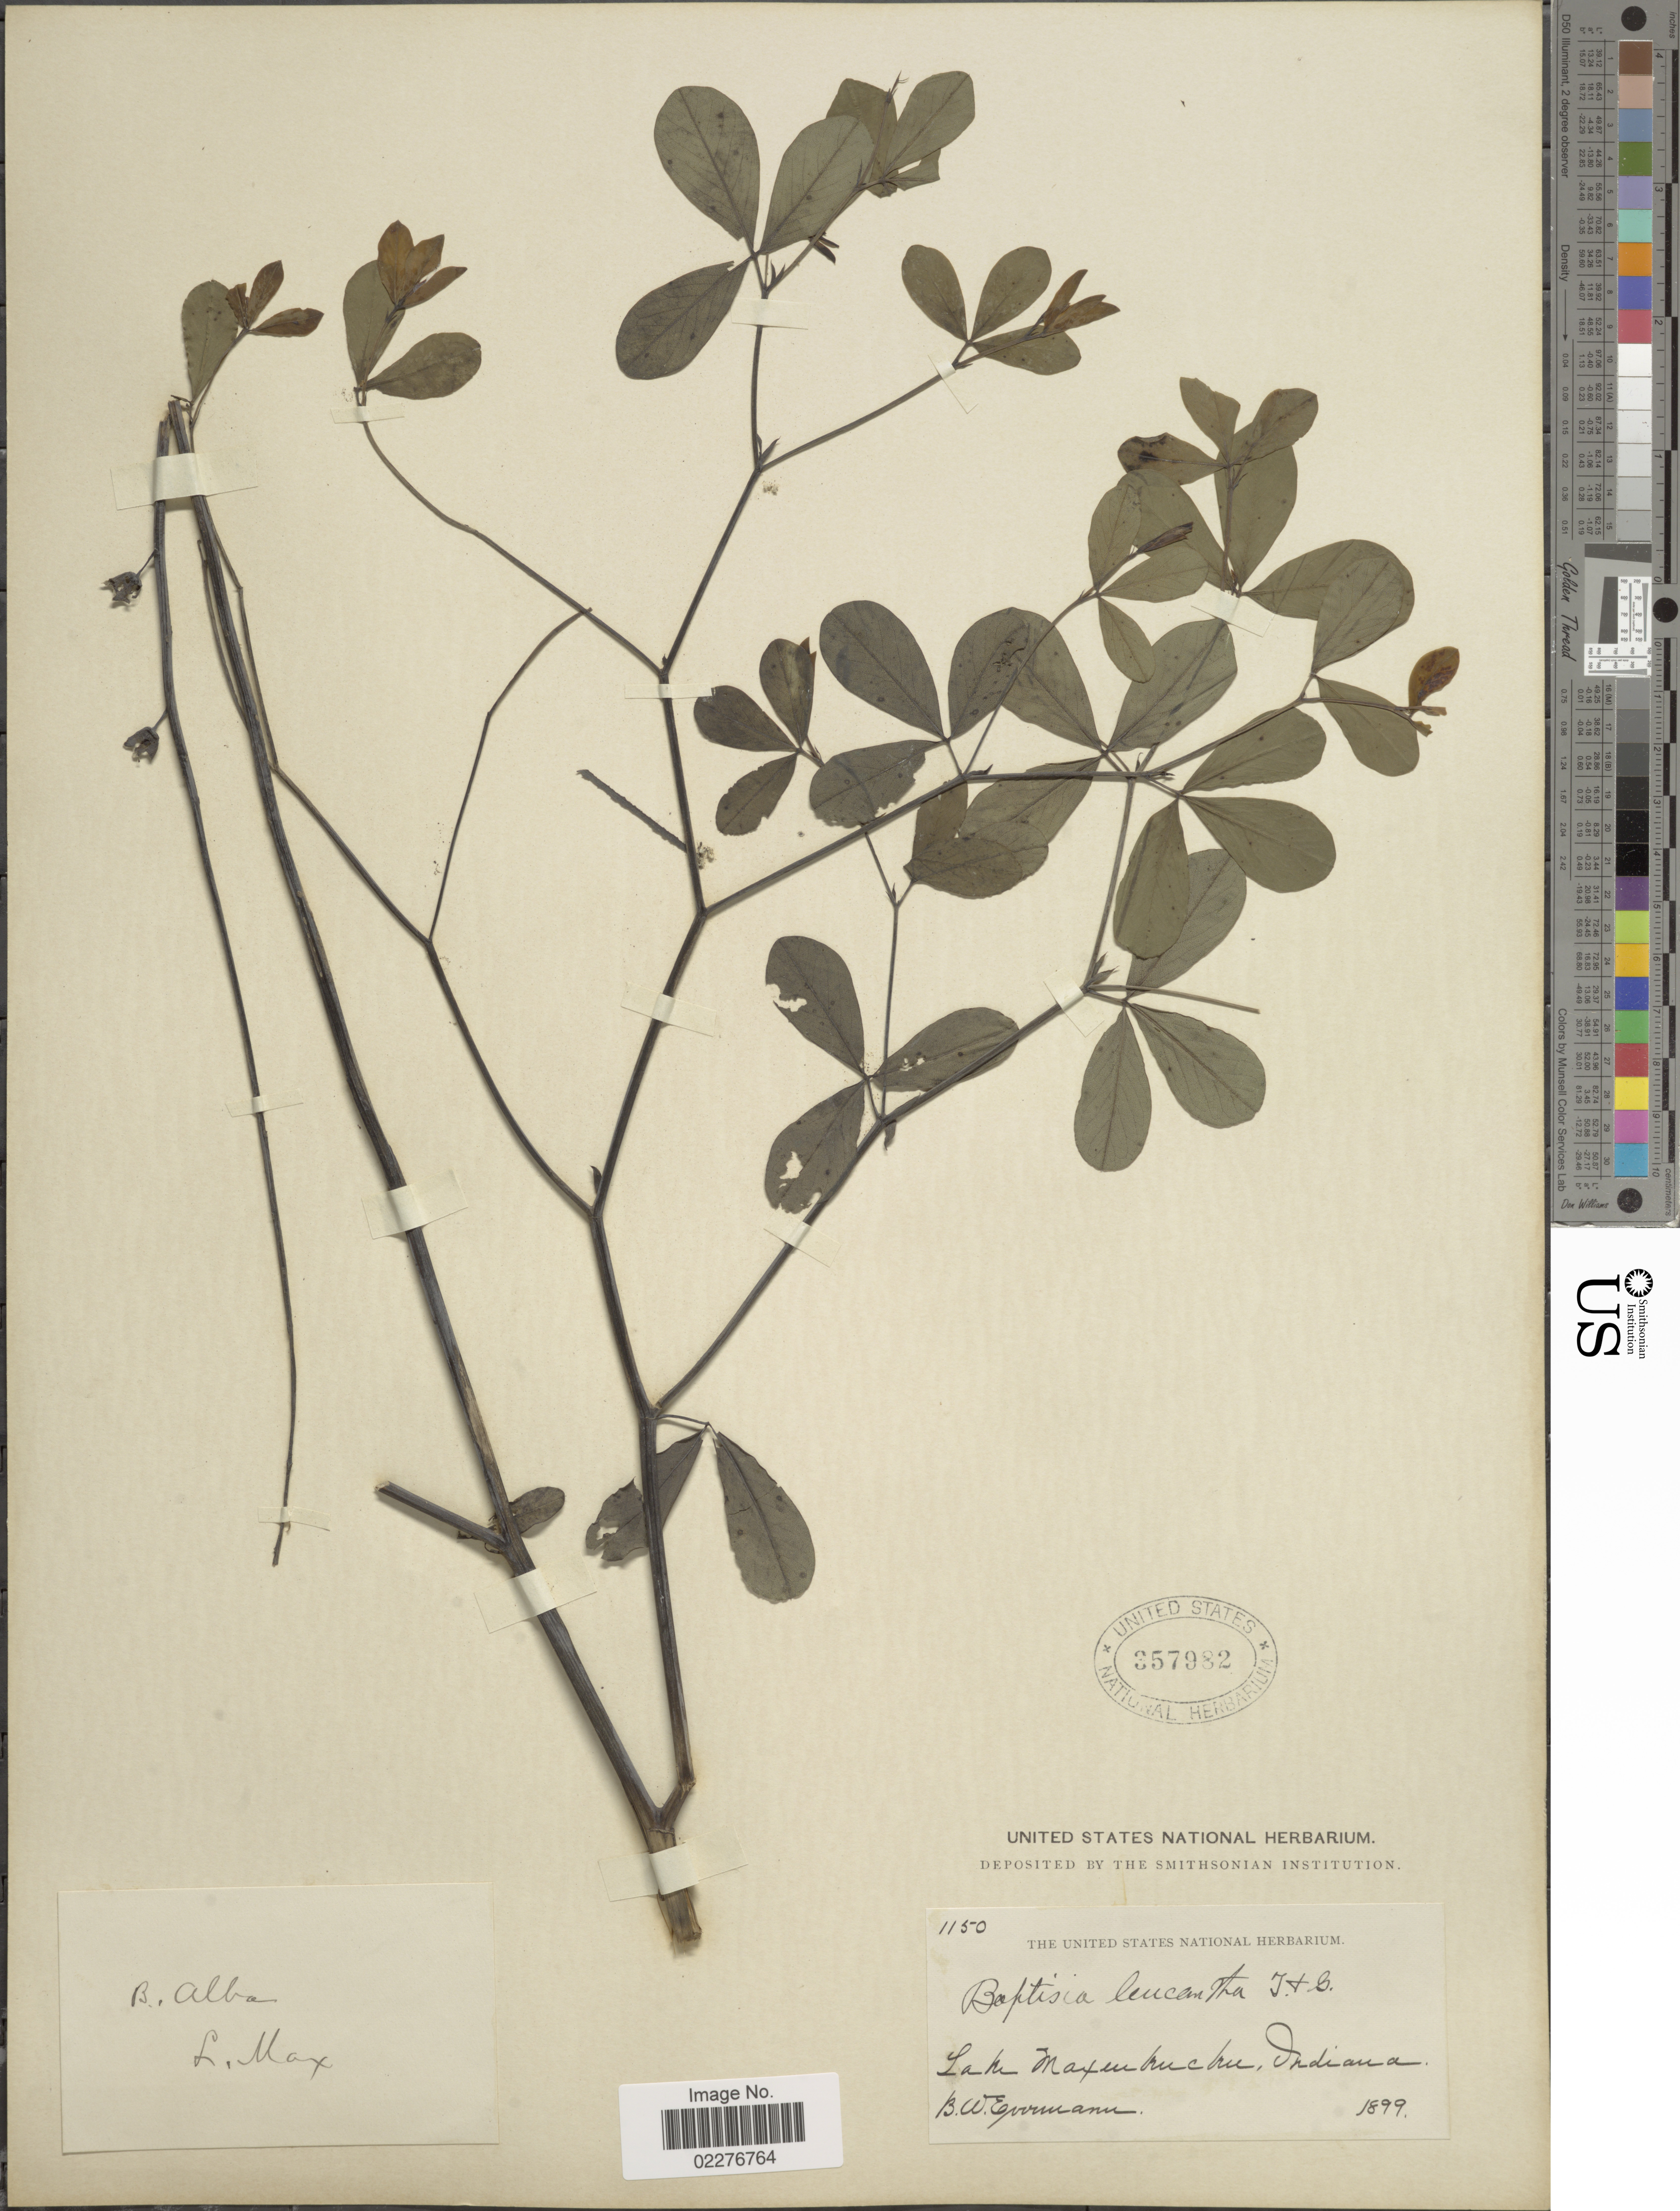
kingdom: Plantae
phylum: Tracheophyta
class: Magnoliopsida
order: Fabales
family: Fabaceae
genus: Baptisia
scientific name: Baptisia leucantha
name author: Torr. & A. Gray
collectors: B. W. Evermann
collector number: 1150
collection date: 1899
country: United States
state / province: Indiana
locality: Lake Maxenkuckee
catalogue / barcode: US 357982